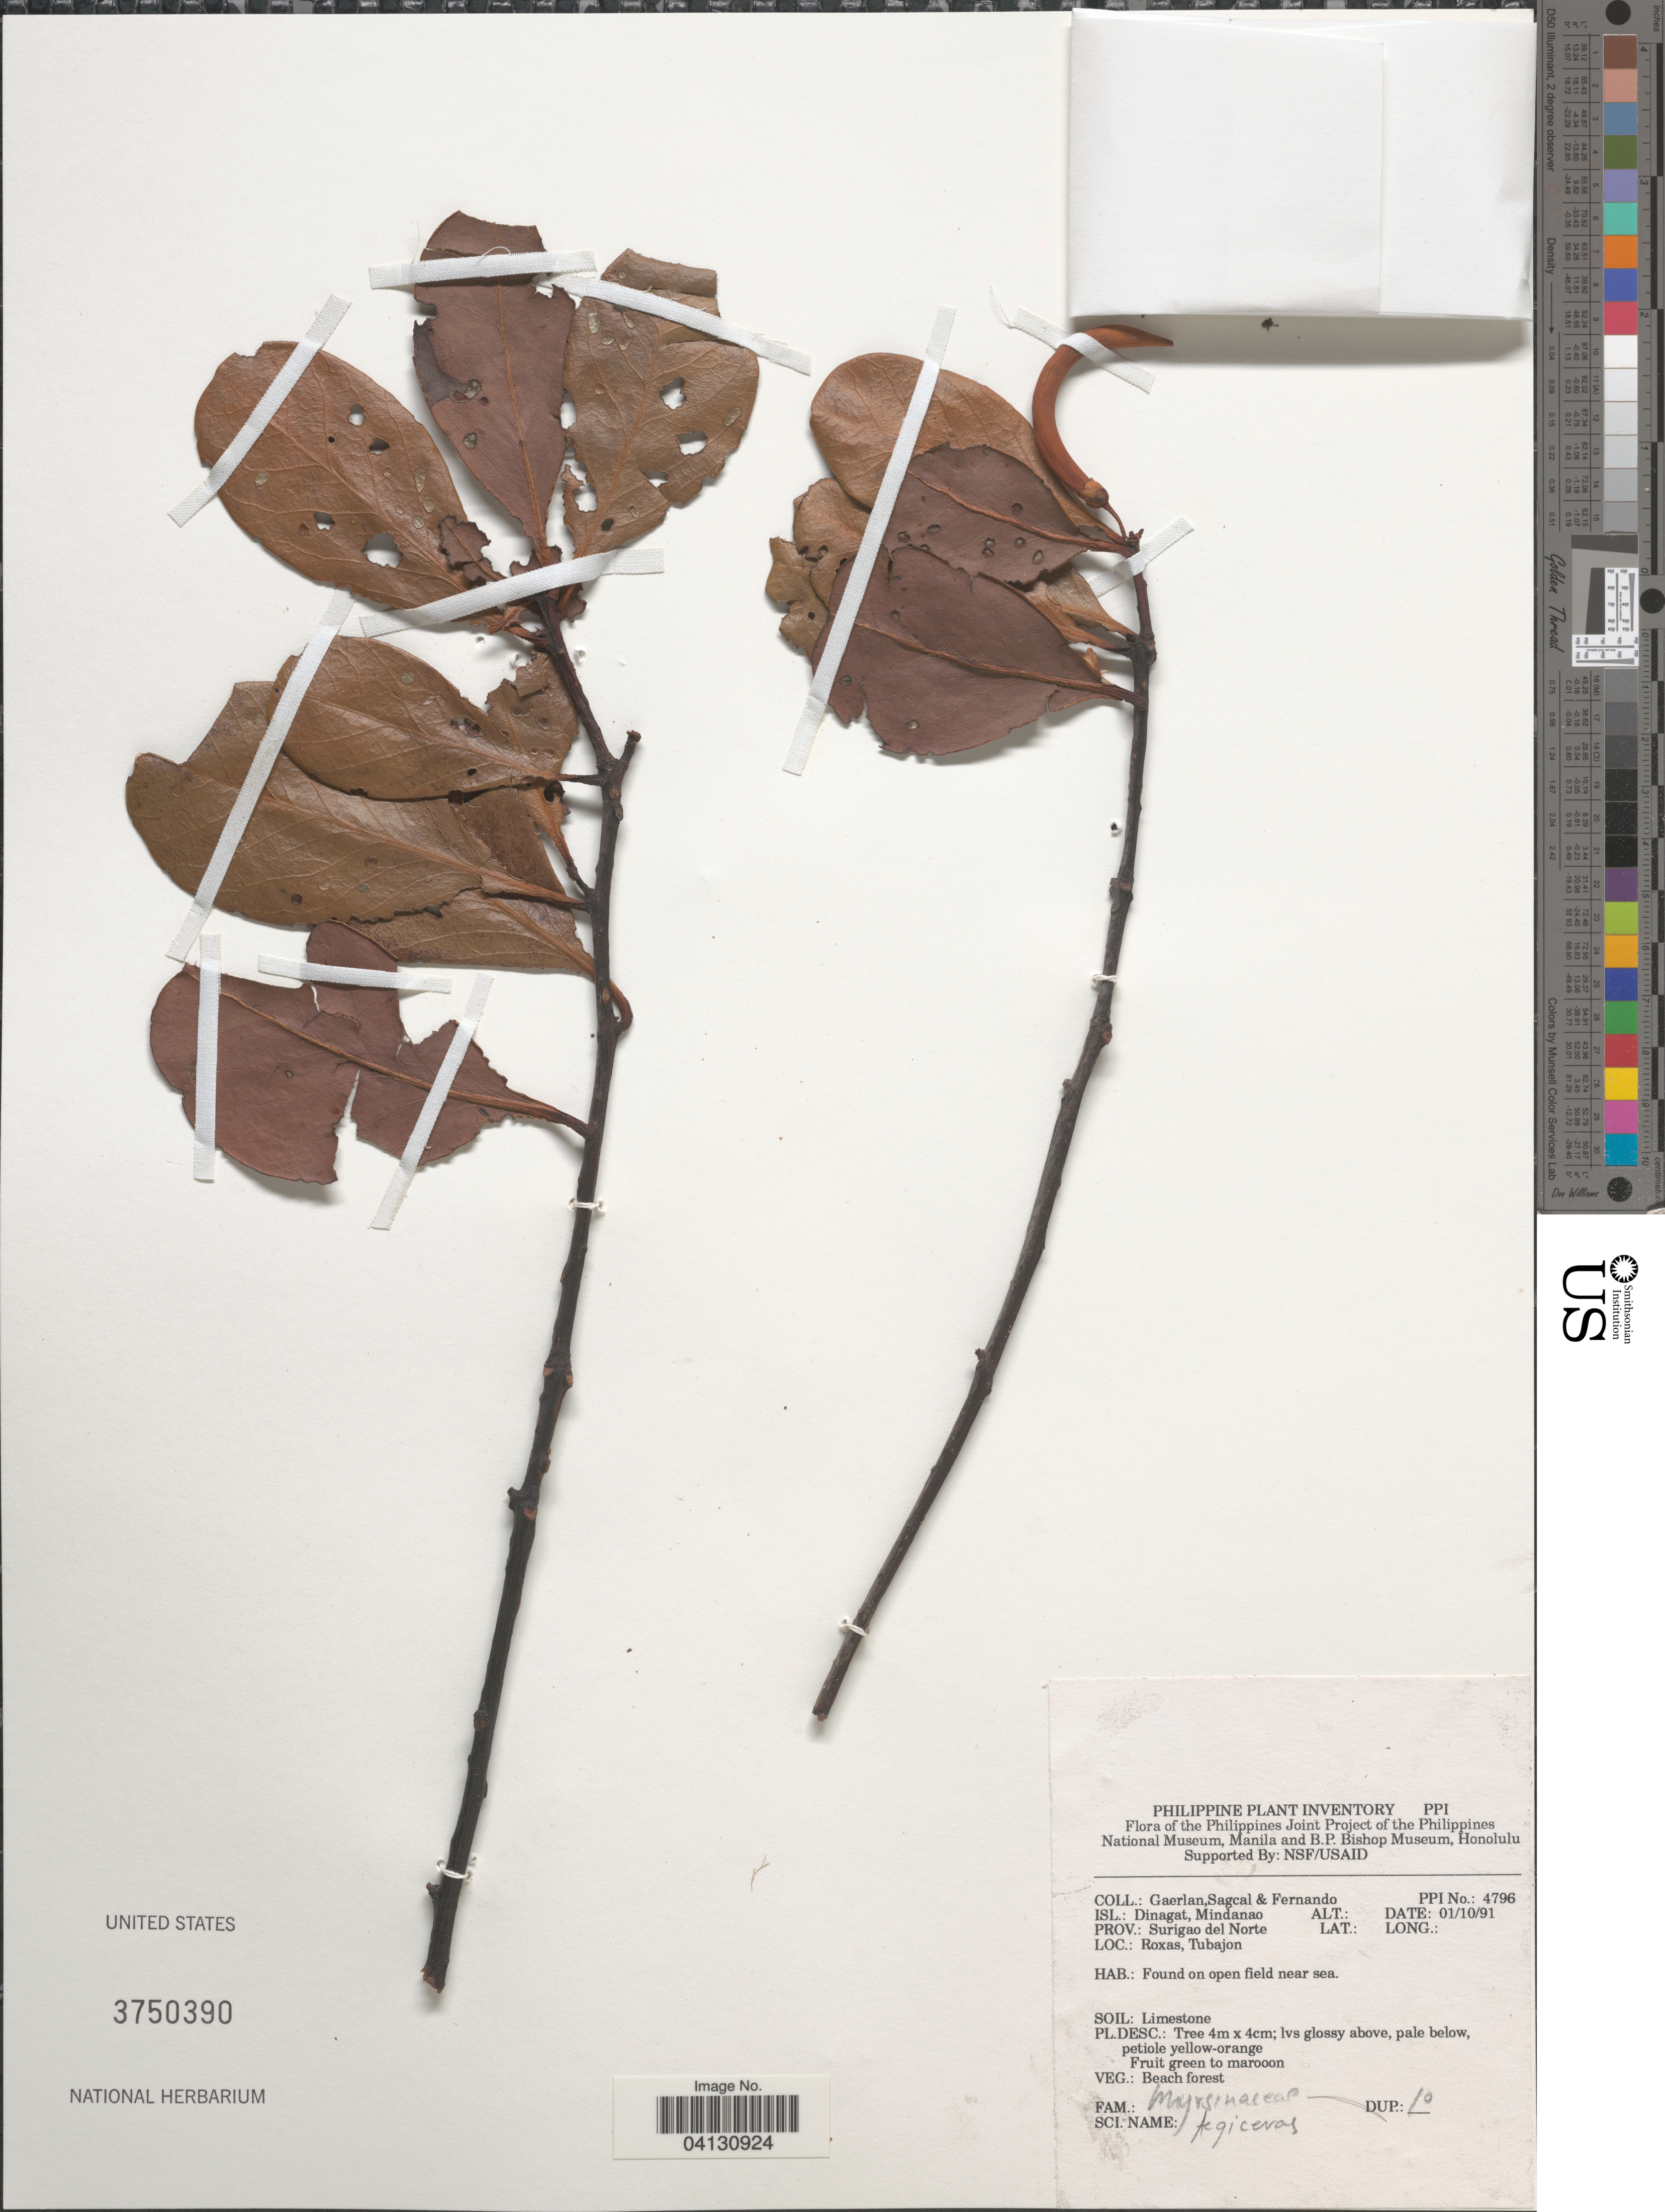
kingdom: Plantae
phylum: Tracheophyta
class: Magnoliopsida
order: Ericales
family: Primulaceae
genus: Aegiceras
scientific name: Aegiceras sp.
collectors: Gaerlan, E. Sagcal & -- Fernando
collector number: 4796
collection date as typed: Transcribed d/m/y: 1/10/91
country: Philippines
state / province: Caraga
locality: Isl.: Dinagat, Mindanao. Prov.: Surigao del Norte. Roxas, Tubajon.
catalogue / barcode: US 3750390